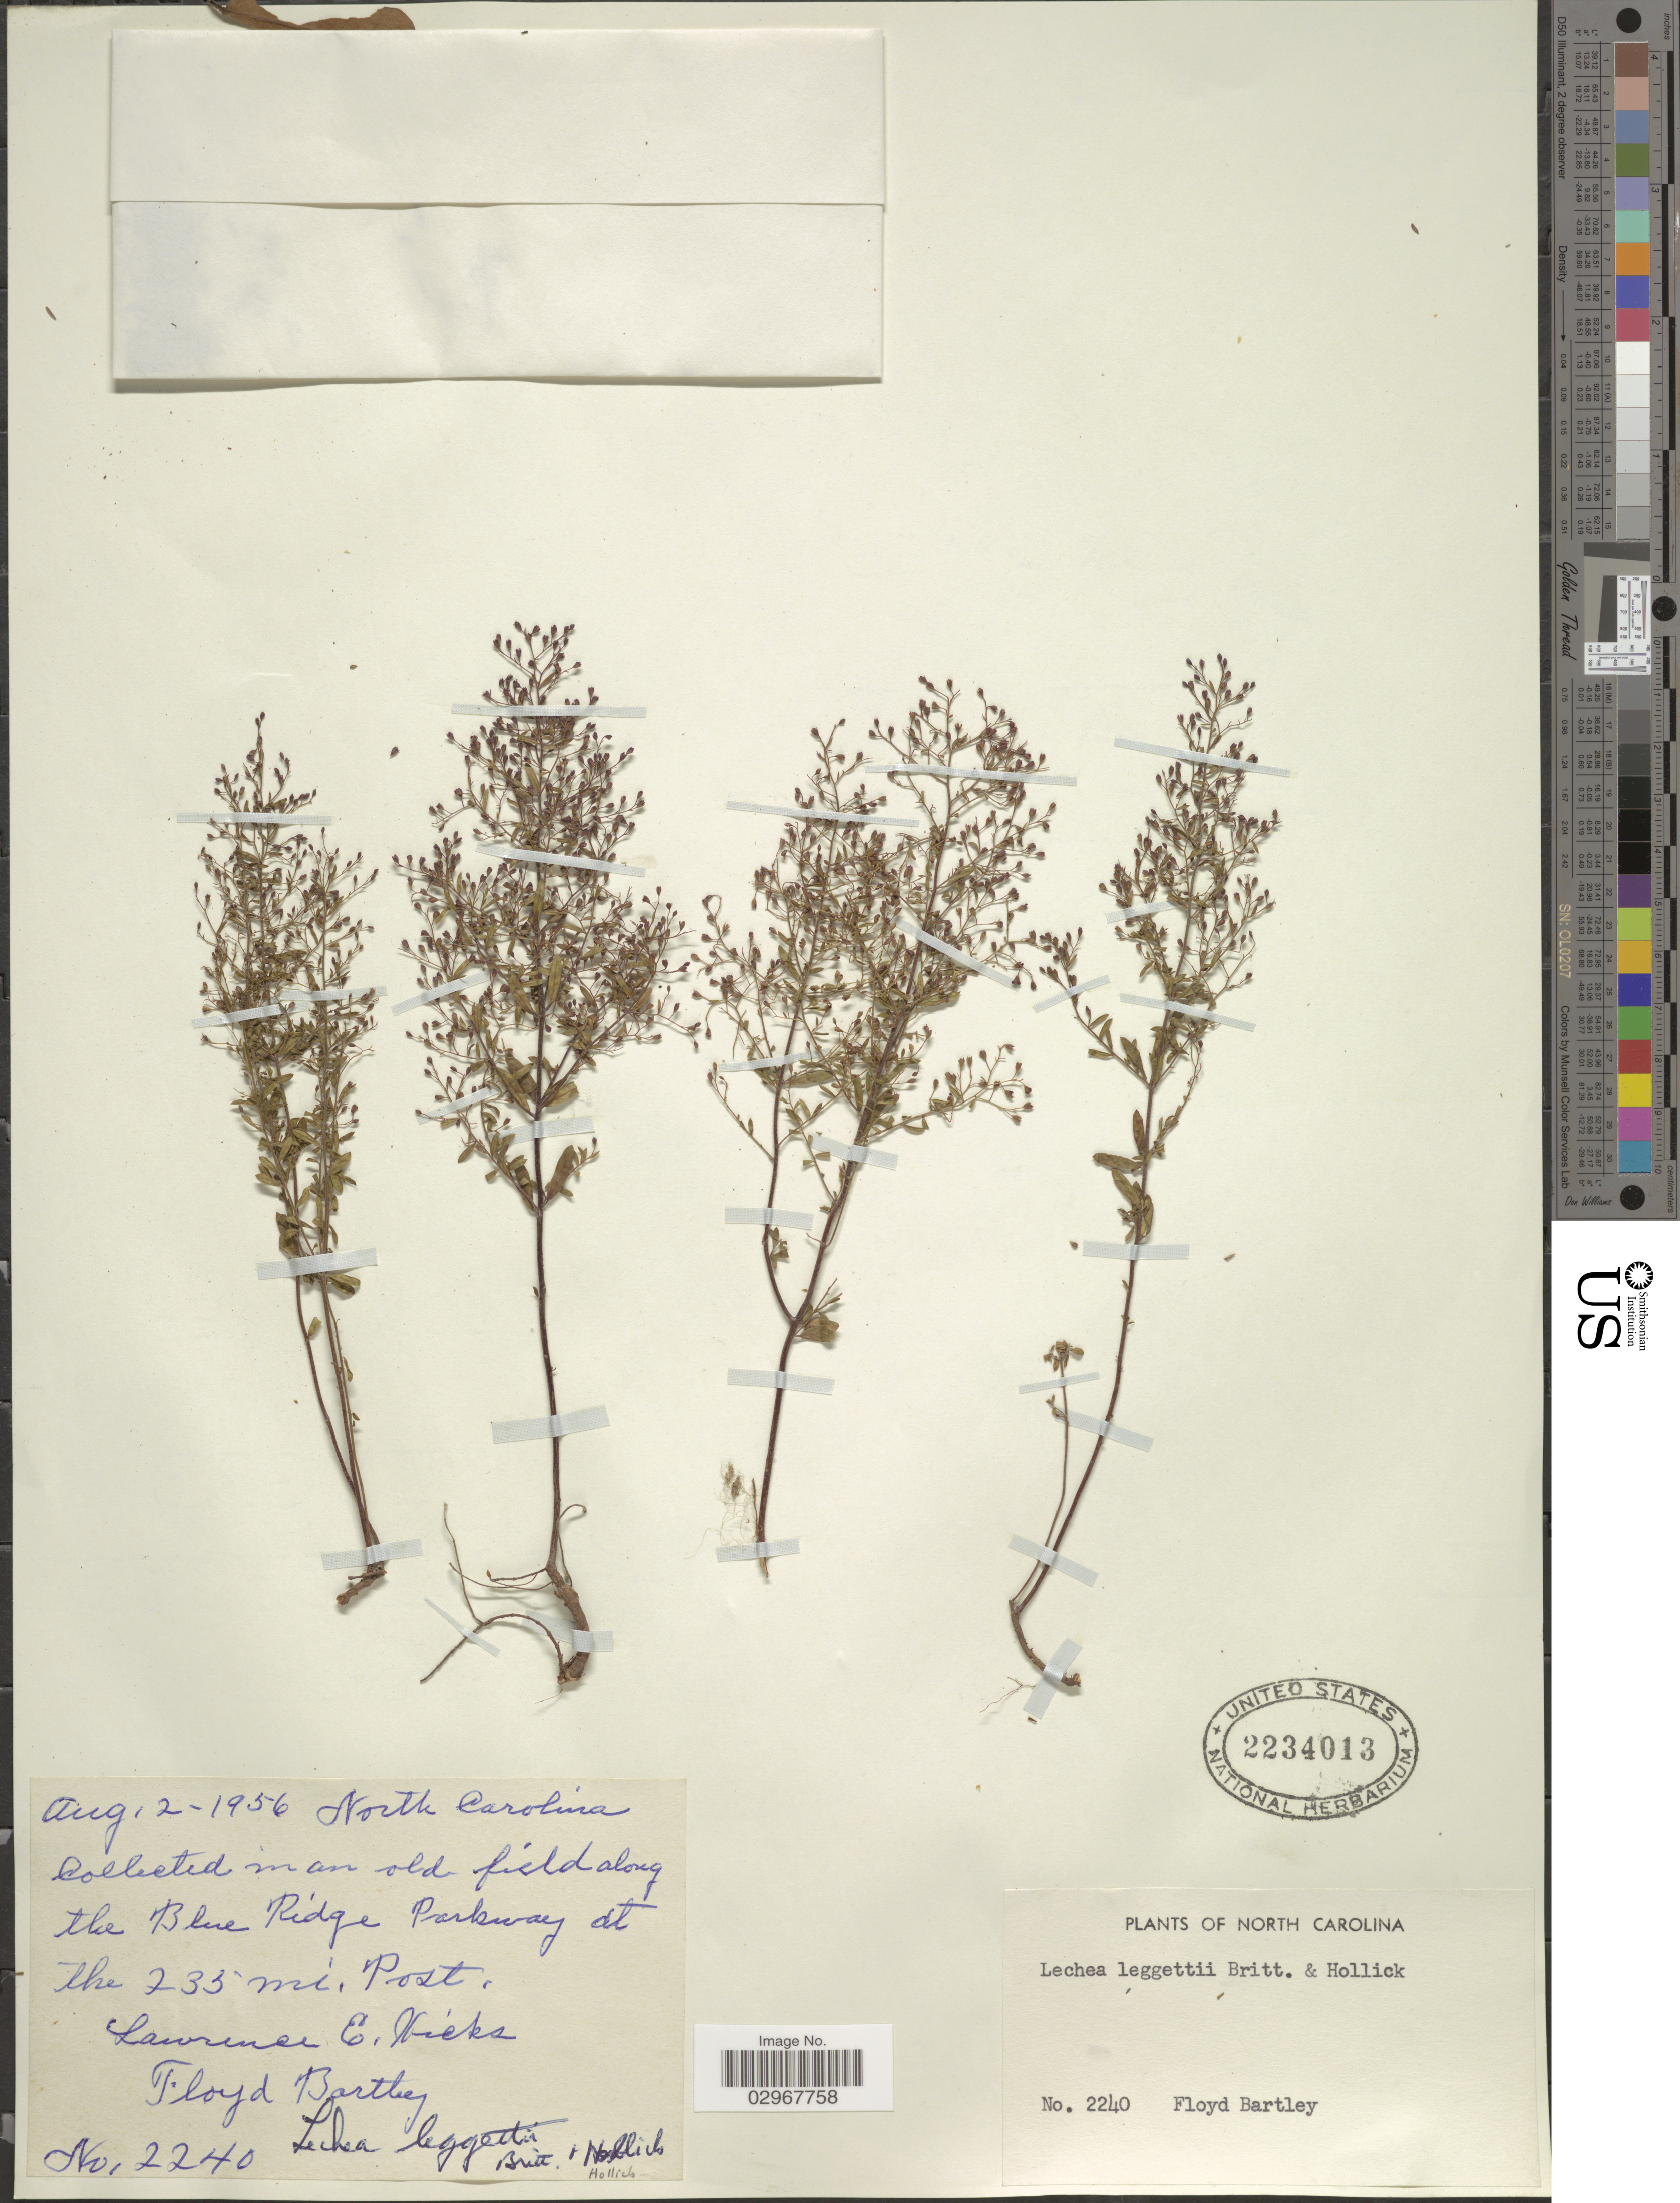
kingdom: Plantae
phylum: Tracheophyta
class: Magnoliopsida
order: Malvales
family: Cistaceae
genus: Lechea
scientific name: Lechea leggettii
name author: Britton & Hollick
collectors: F. Bartley & L. E. Hicks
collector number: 2240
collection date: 1956-08-12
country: United States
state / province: North Carolina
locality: In an old field along the Blue Ridge Parkway at the 235 mi. Post.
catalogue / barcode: US 2234013